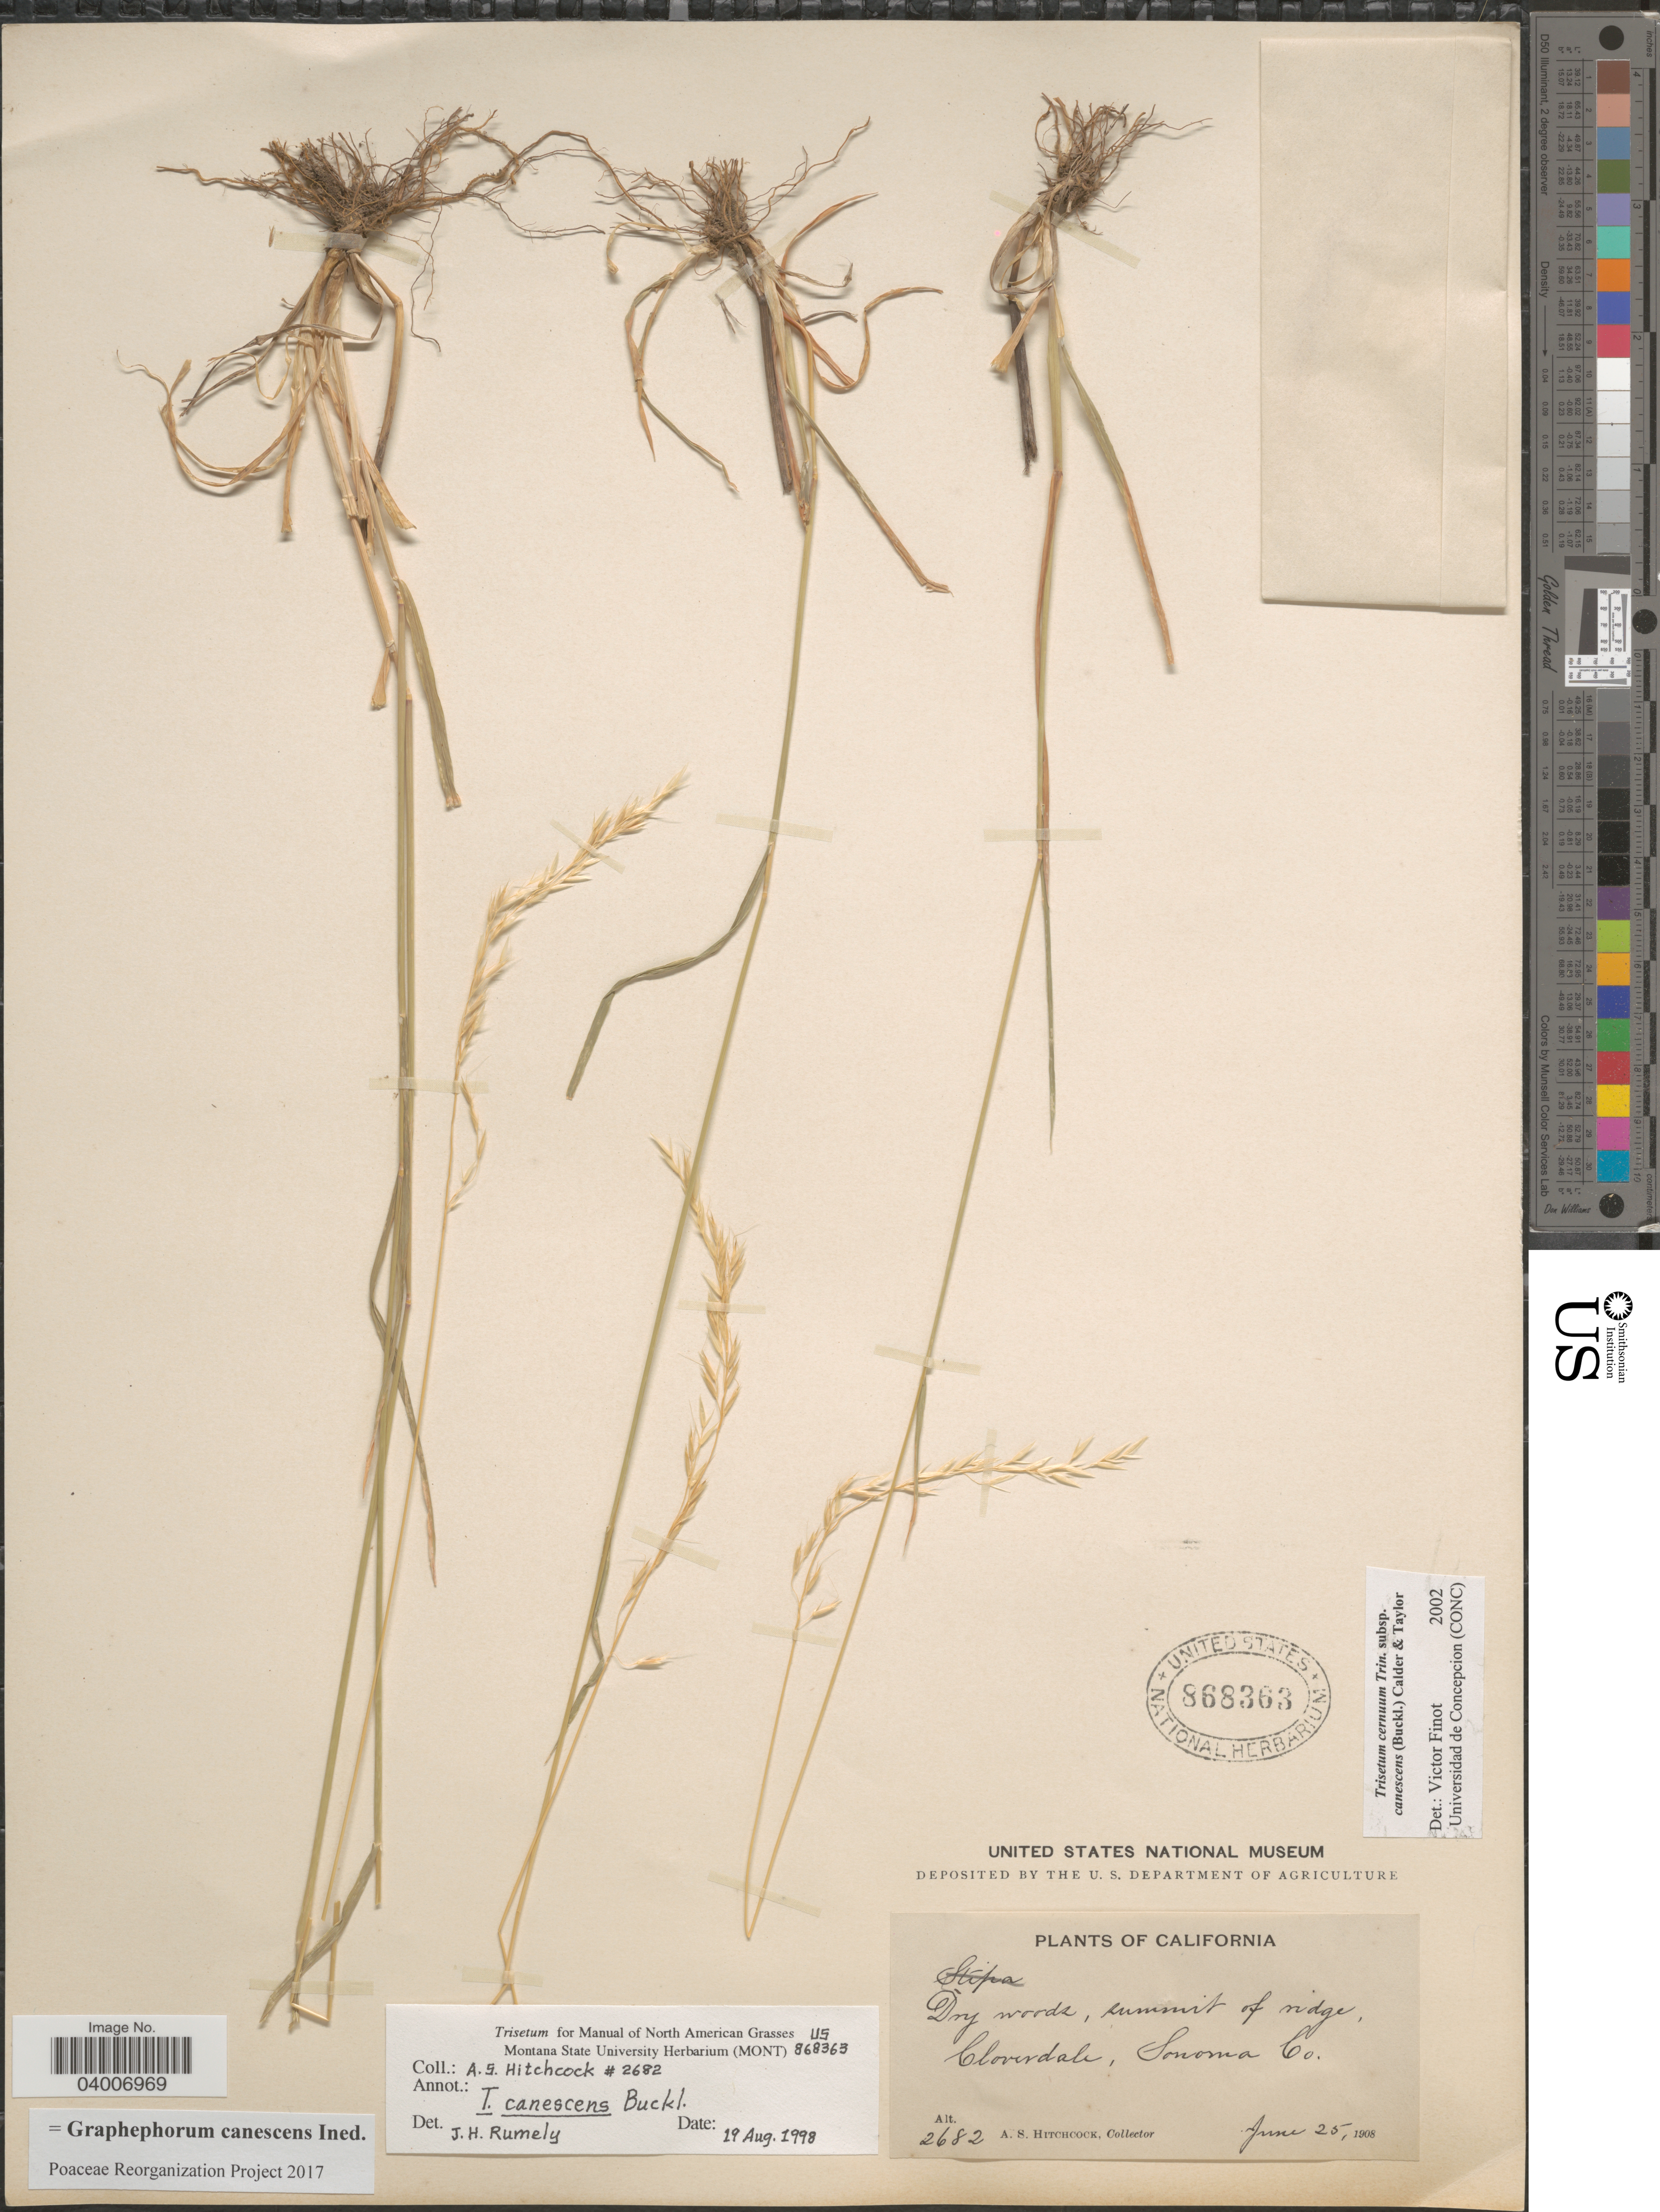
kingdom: Plantae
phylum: Tracheophyta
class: Liliopsida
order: Poales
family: Poaceae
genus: Graphephorum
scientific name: Graphephorum canescens ined.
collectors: A. S. Hitchcock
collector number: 2682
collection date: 1908-06-25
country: United States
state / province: California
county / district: Sonoma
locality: Dry woods, summit of ridge, Cloverdale, Sonoma Co.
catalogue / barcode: US 868363